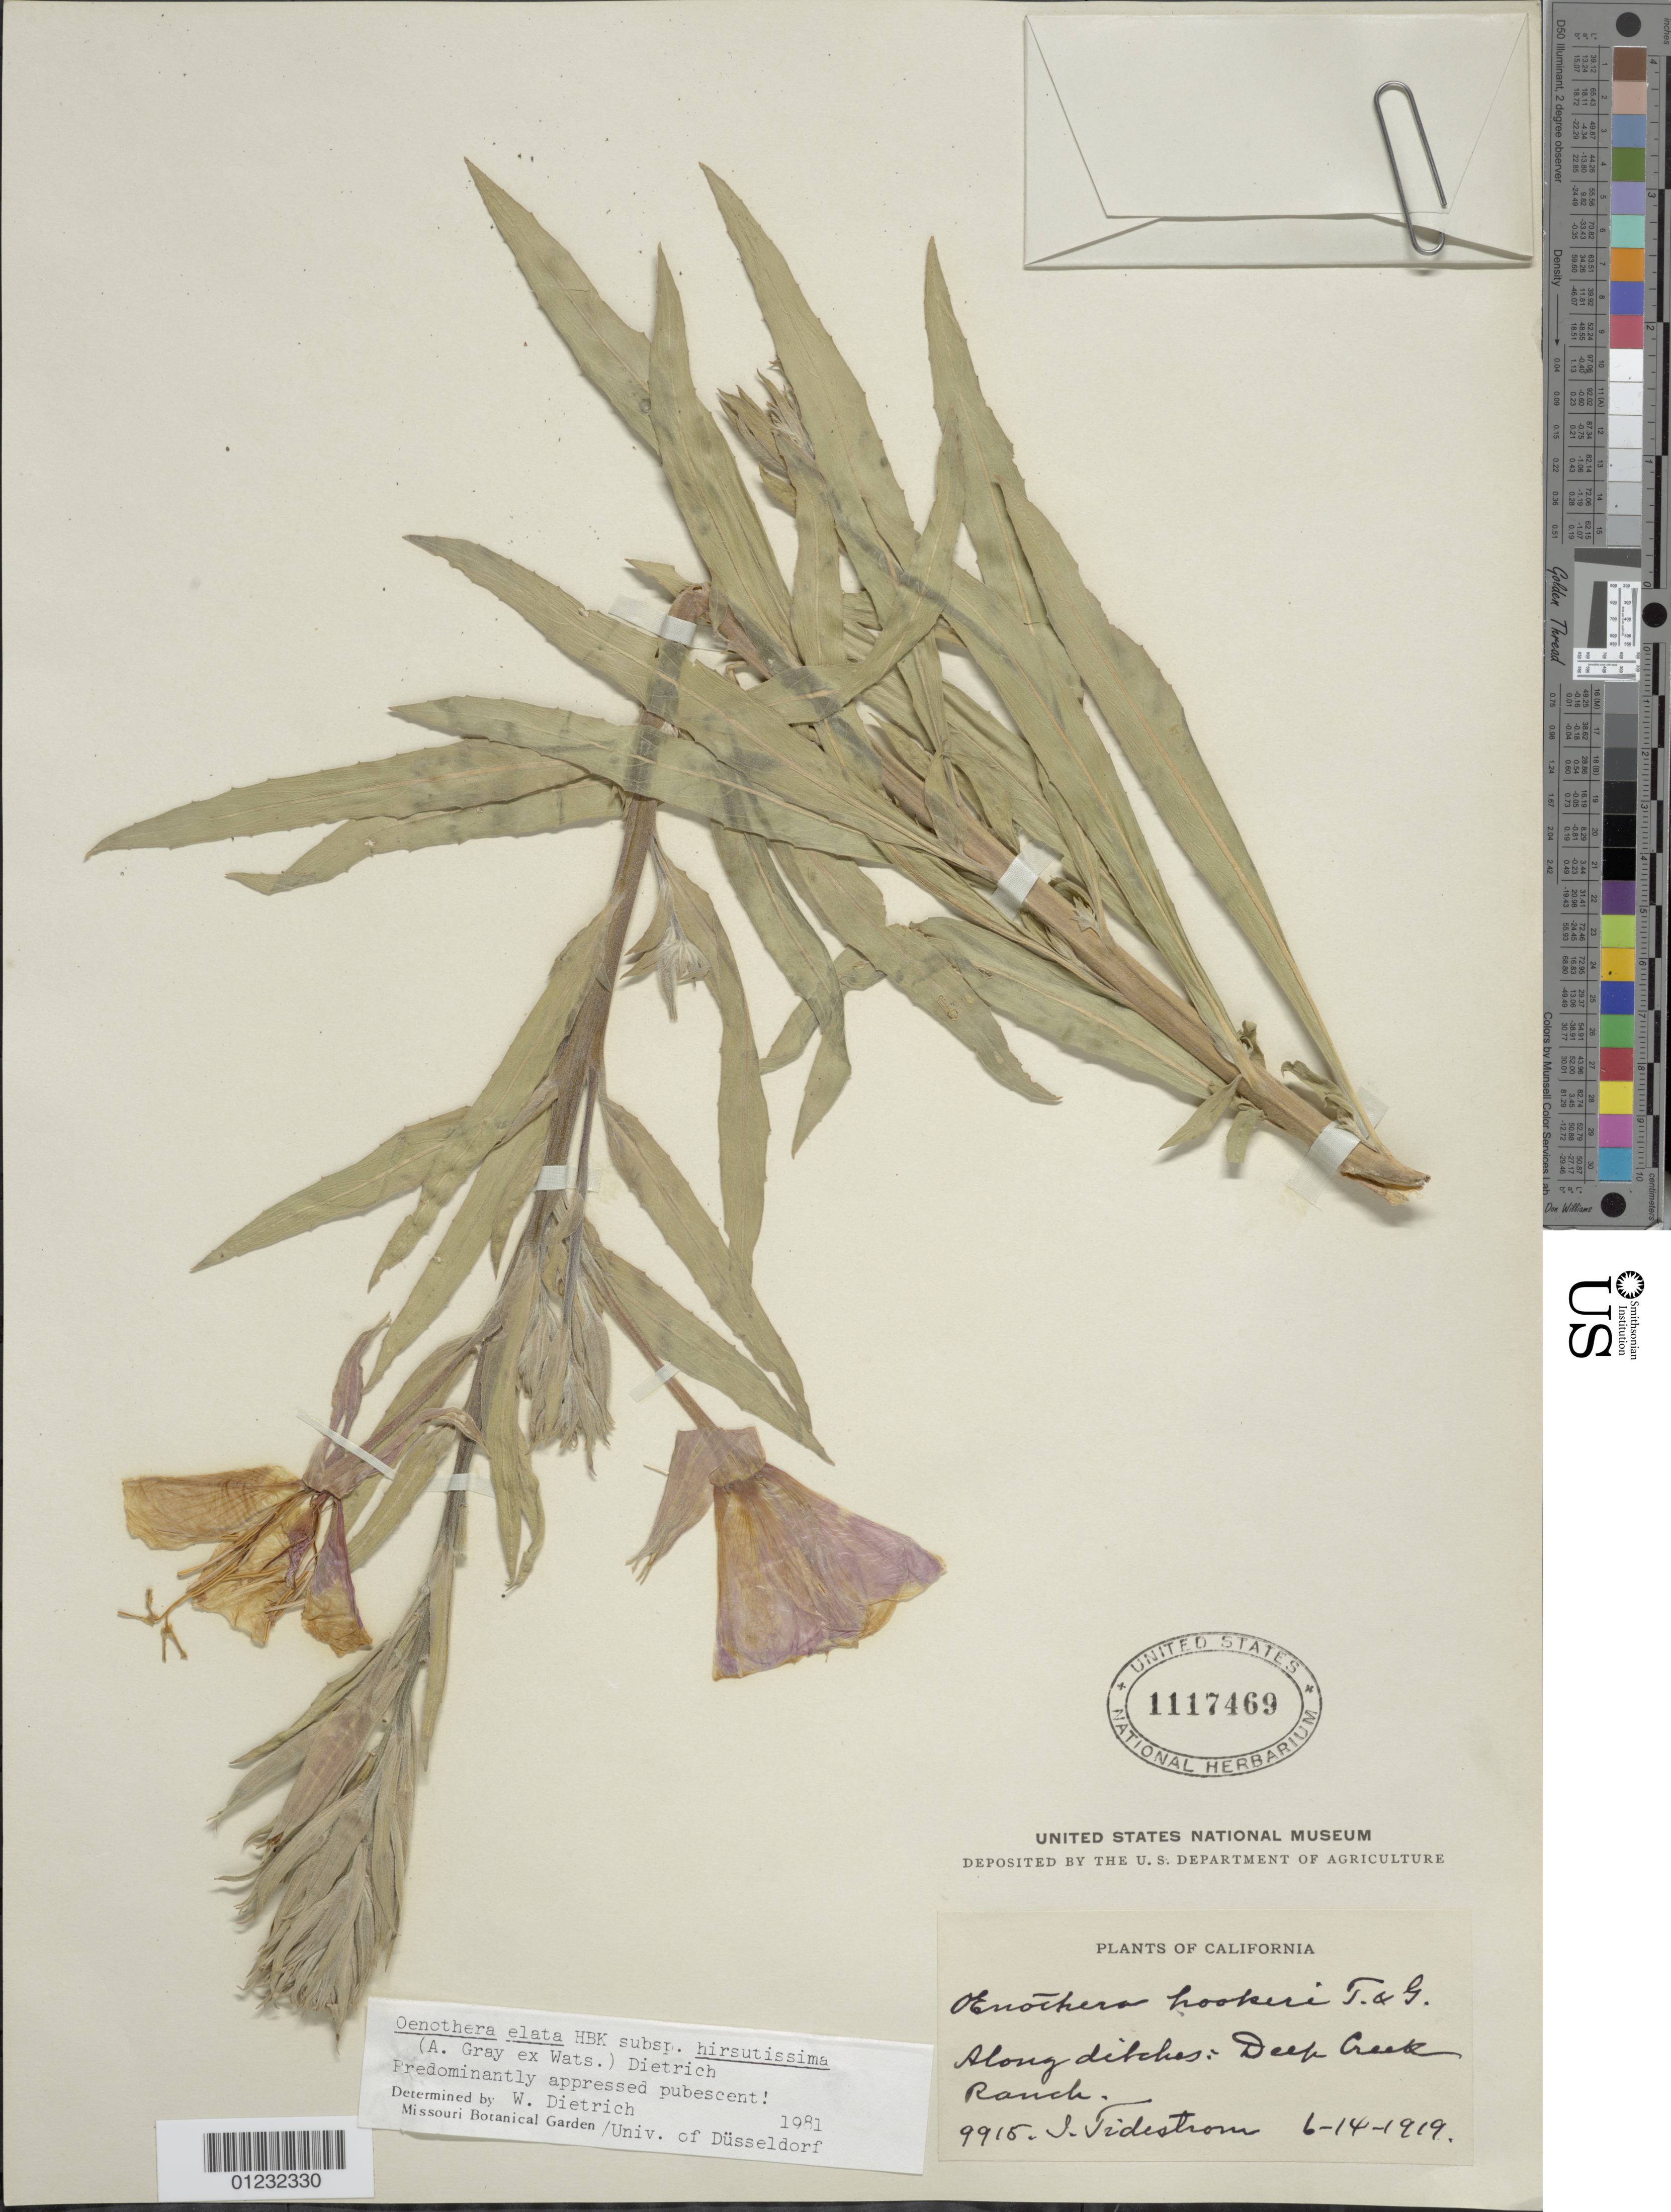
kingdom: Plantae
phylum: Tracheophyta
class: Magnoliopsida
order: Myrtales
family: Onagraceae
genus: Oenothera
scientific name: Oenothera elata subsp. hirsutissima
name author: (A. Gray ex S. Watson) W. Dietr.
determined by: Dietrich, W.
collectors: J. Tidestrom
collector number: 9916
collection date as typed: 14 Jun 1919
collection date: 1919-06-14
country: United States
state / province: California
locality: Deep Creek Ranch.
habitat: Along ditches.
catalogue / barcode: US 1117469